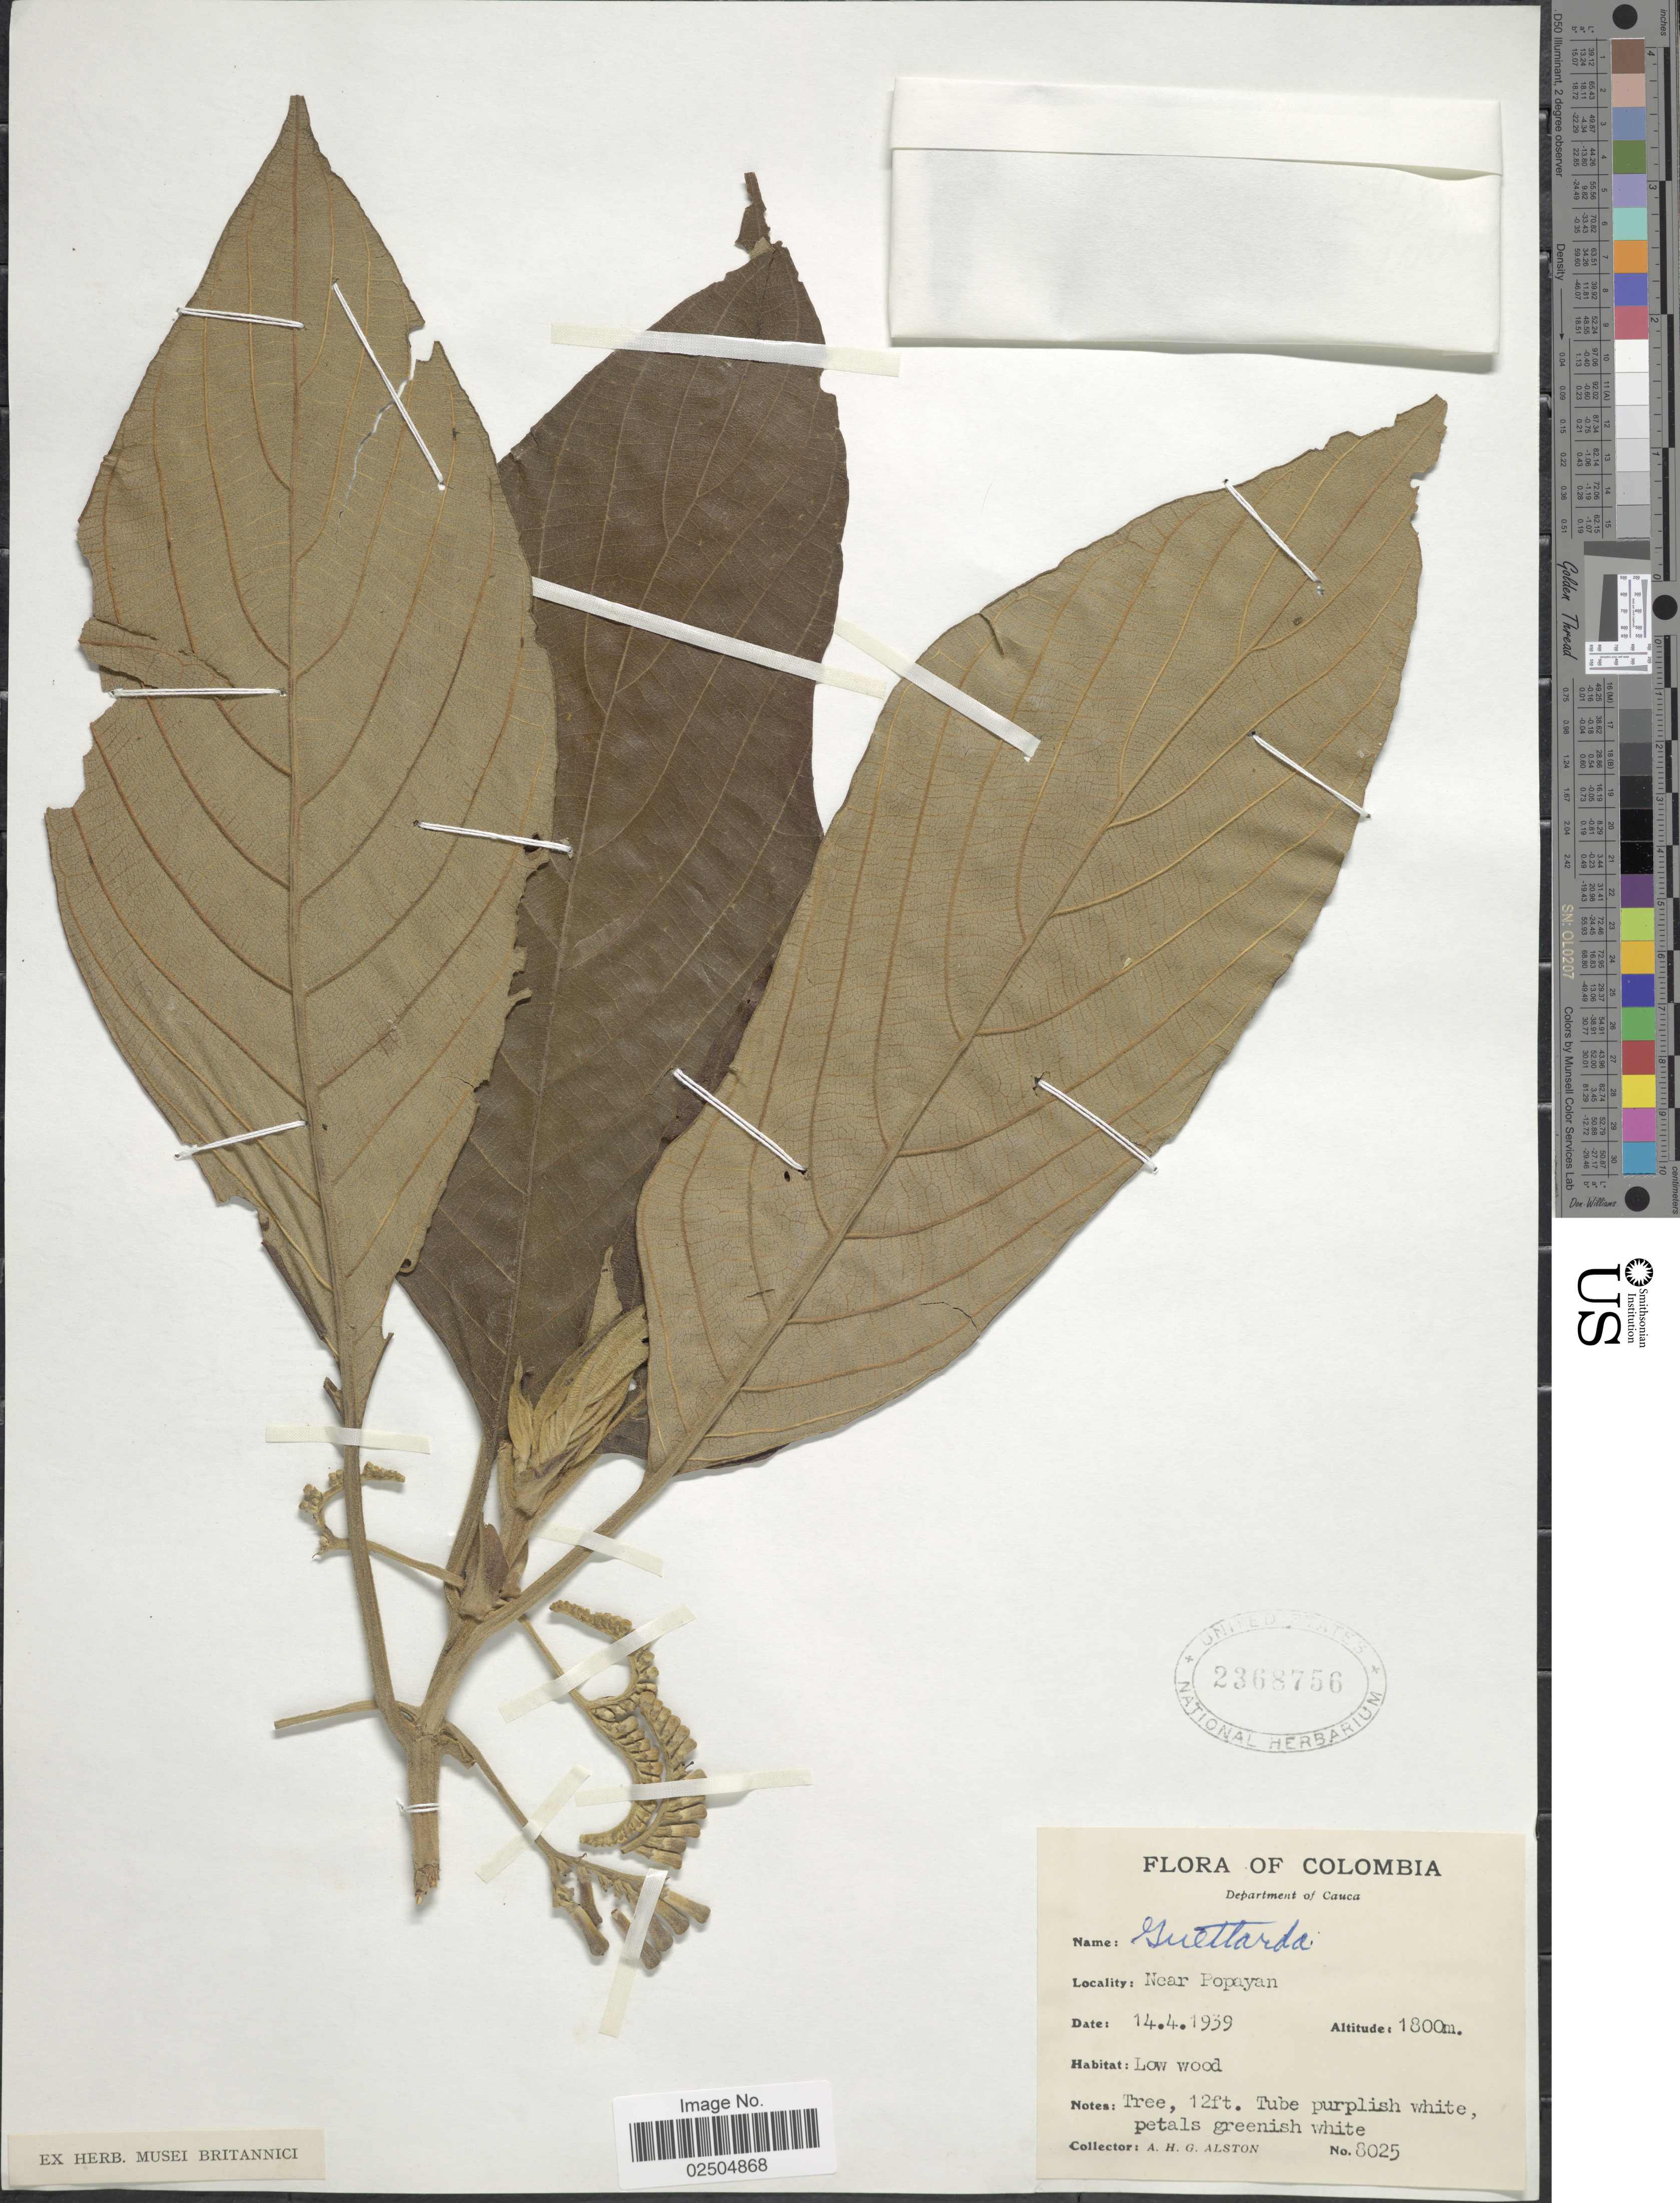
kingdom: Plantae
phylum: Tracheophyta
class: Magnoliopsida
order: Gentianales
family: Rubiaceae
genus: Guettarda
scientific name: Guettarda sp.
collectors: A. H. Alston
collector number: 8025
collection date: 1939-04-14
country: Colombia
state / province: Cauca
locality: Department of Cauca, Near Popayan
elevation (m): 1800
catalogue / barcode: US 2368756